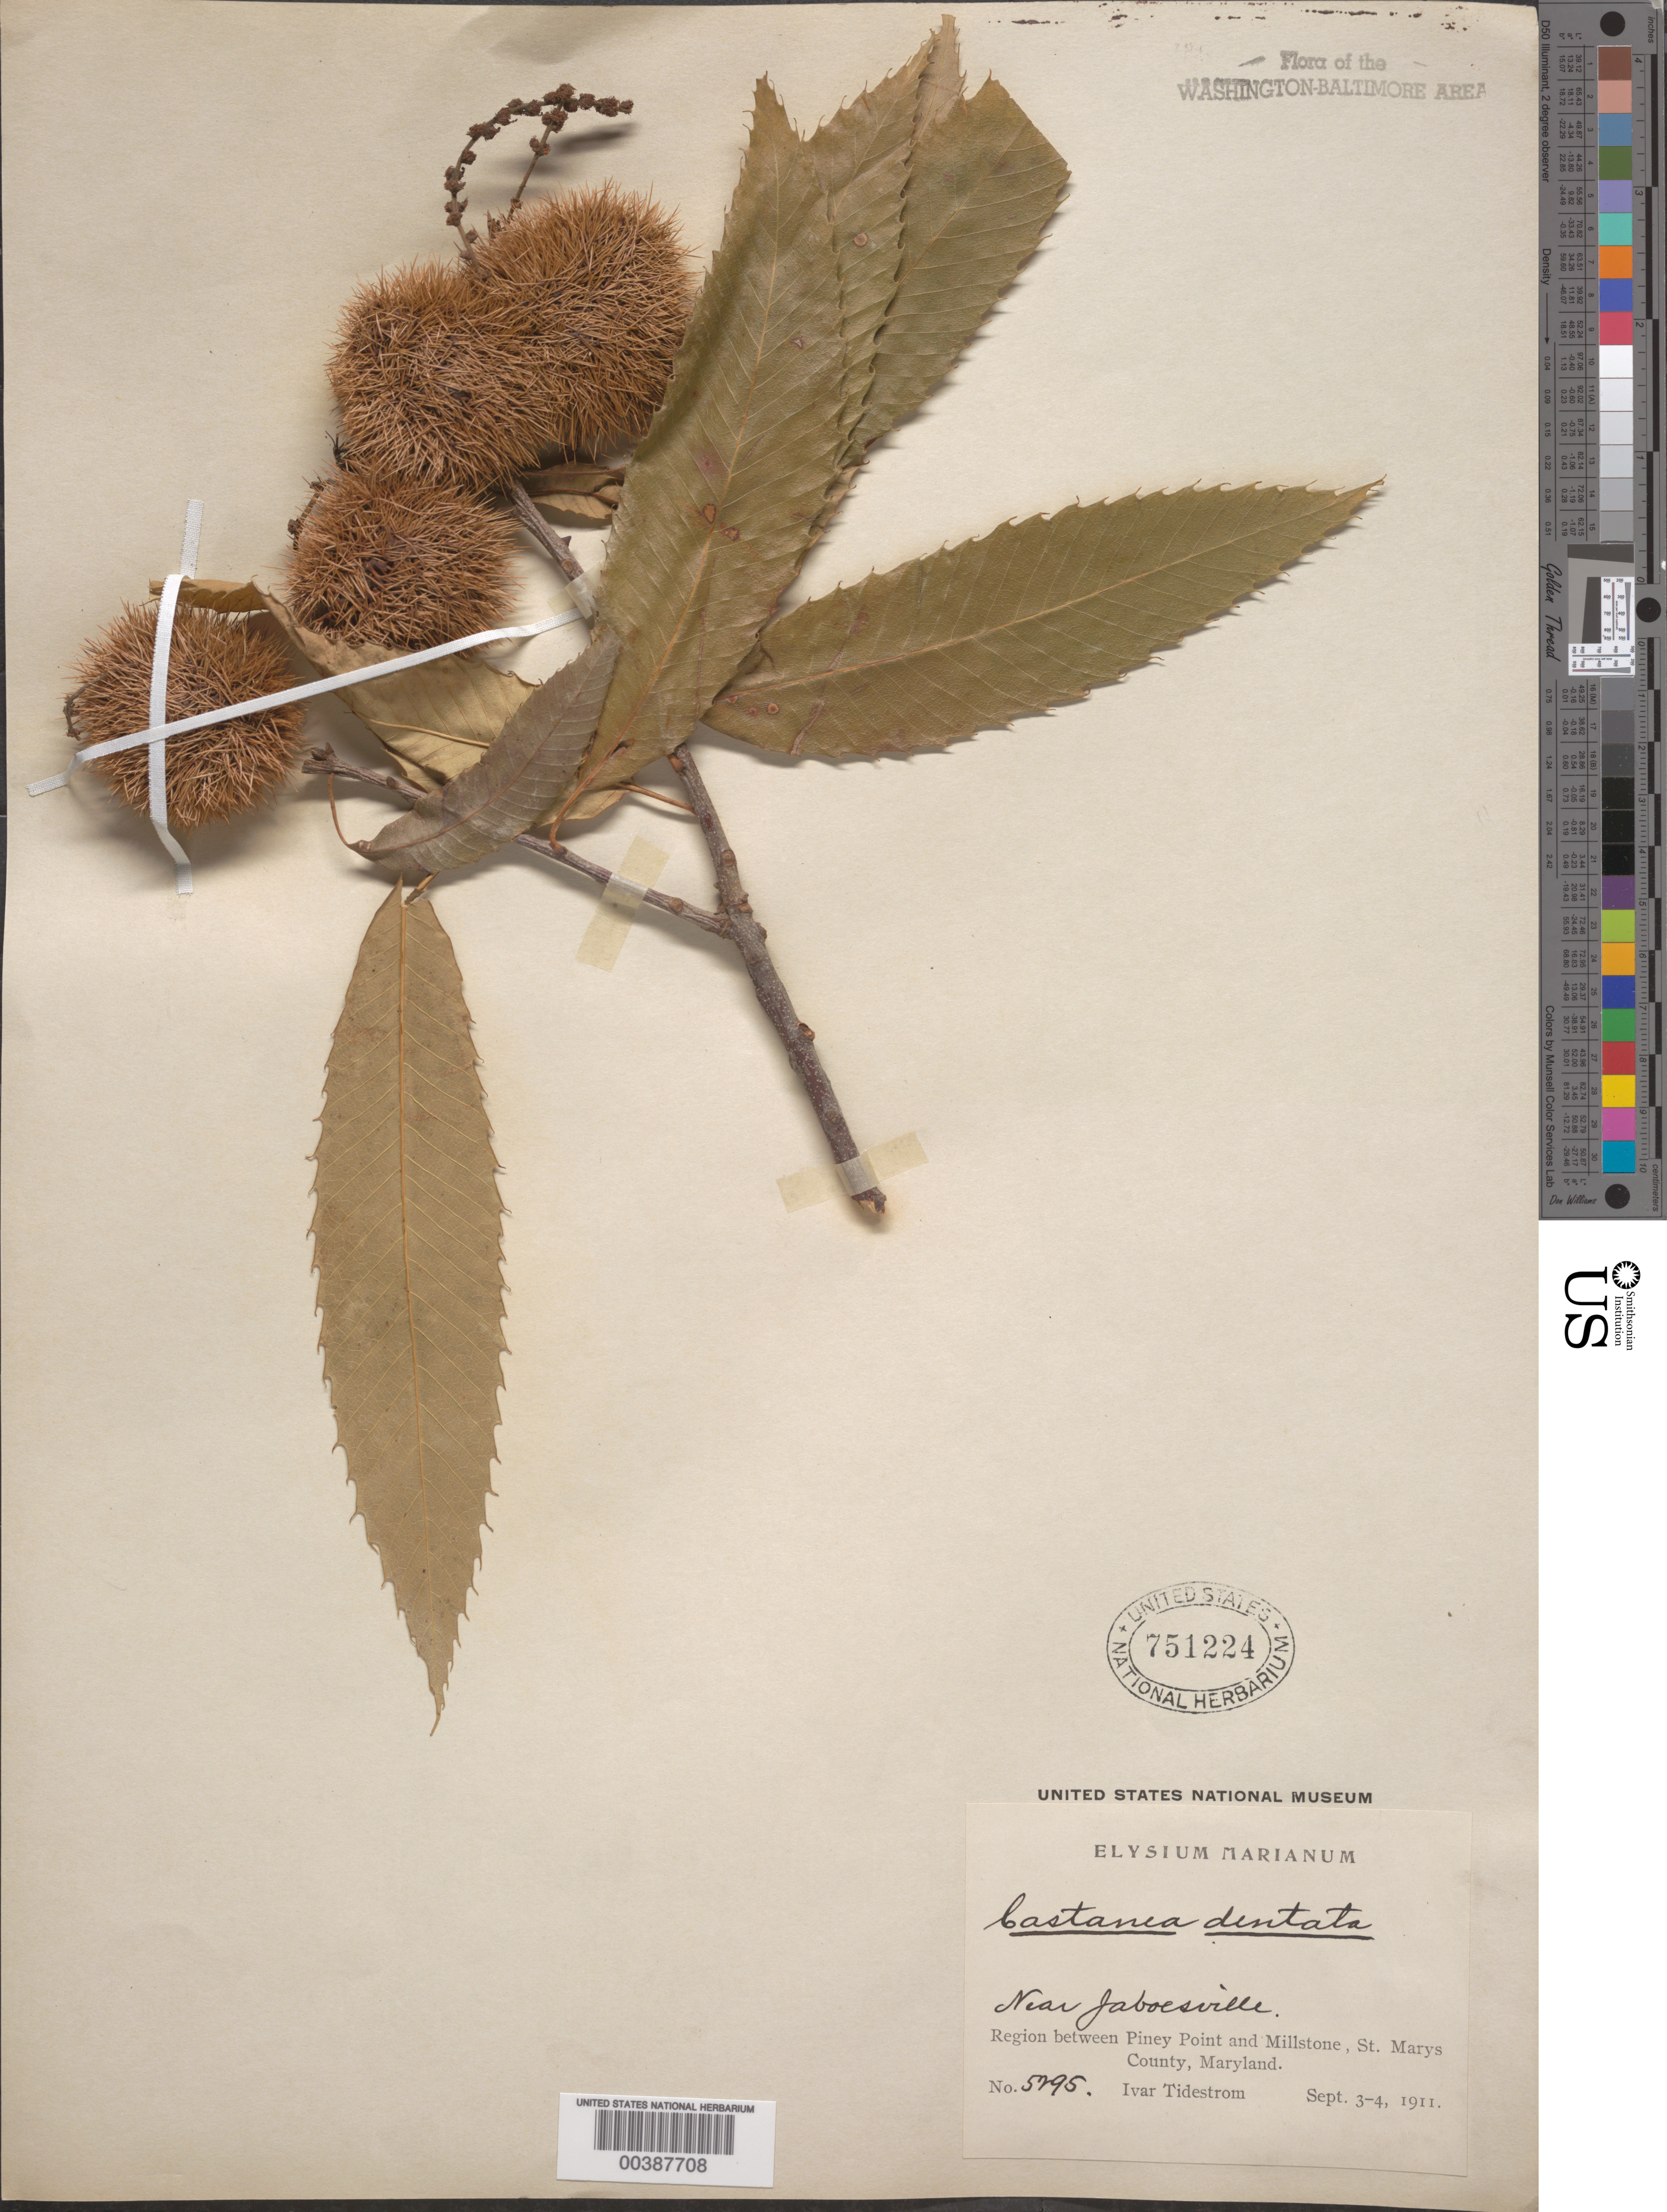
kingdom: Plantae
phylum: Tracheophyta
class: Magnoliopsida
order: Fagales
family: Fagaceae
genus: Castanea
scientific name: Castanea dentata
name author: (Marshall) Borkh.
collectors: I. F. Tidestrom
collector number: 5295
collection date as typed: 03 Sep 1911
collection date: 1911-09-03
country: United States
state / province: Maryland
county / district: St. Mary's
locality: Between Piney Point and Millstone, Jaboesville vicinity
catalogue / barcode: US 751224